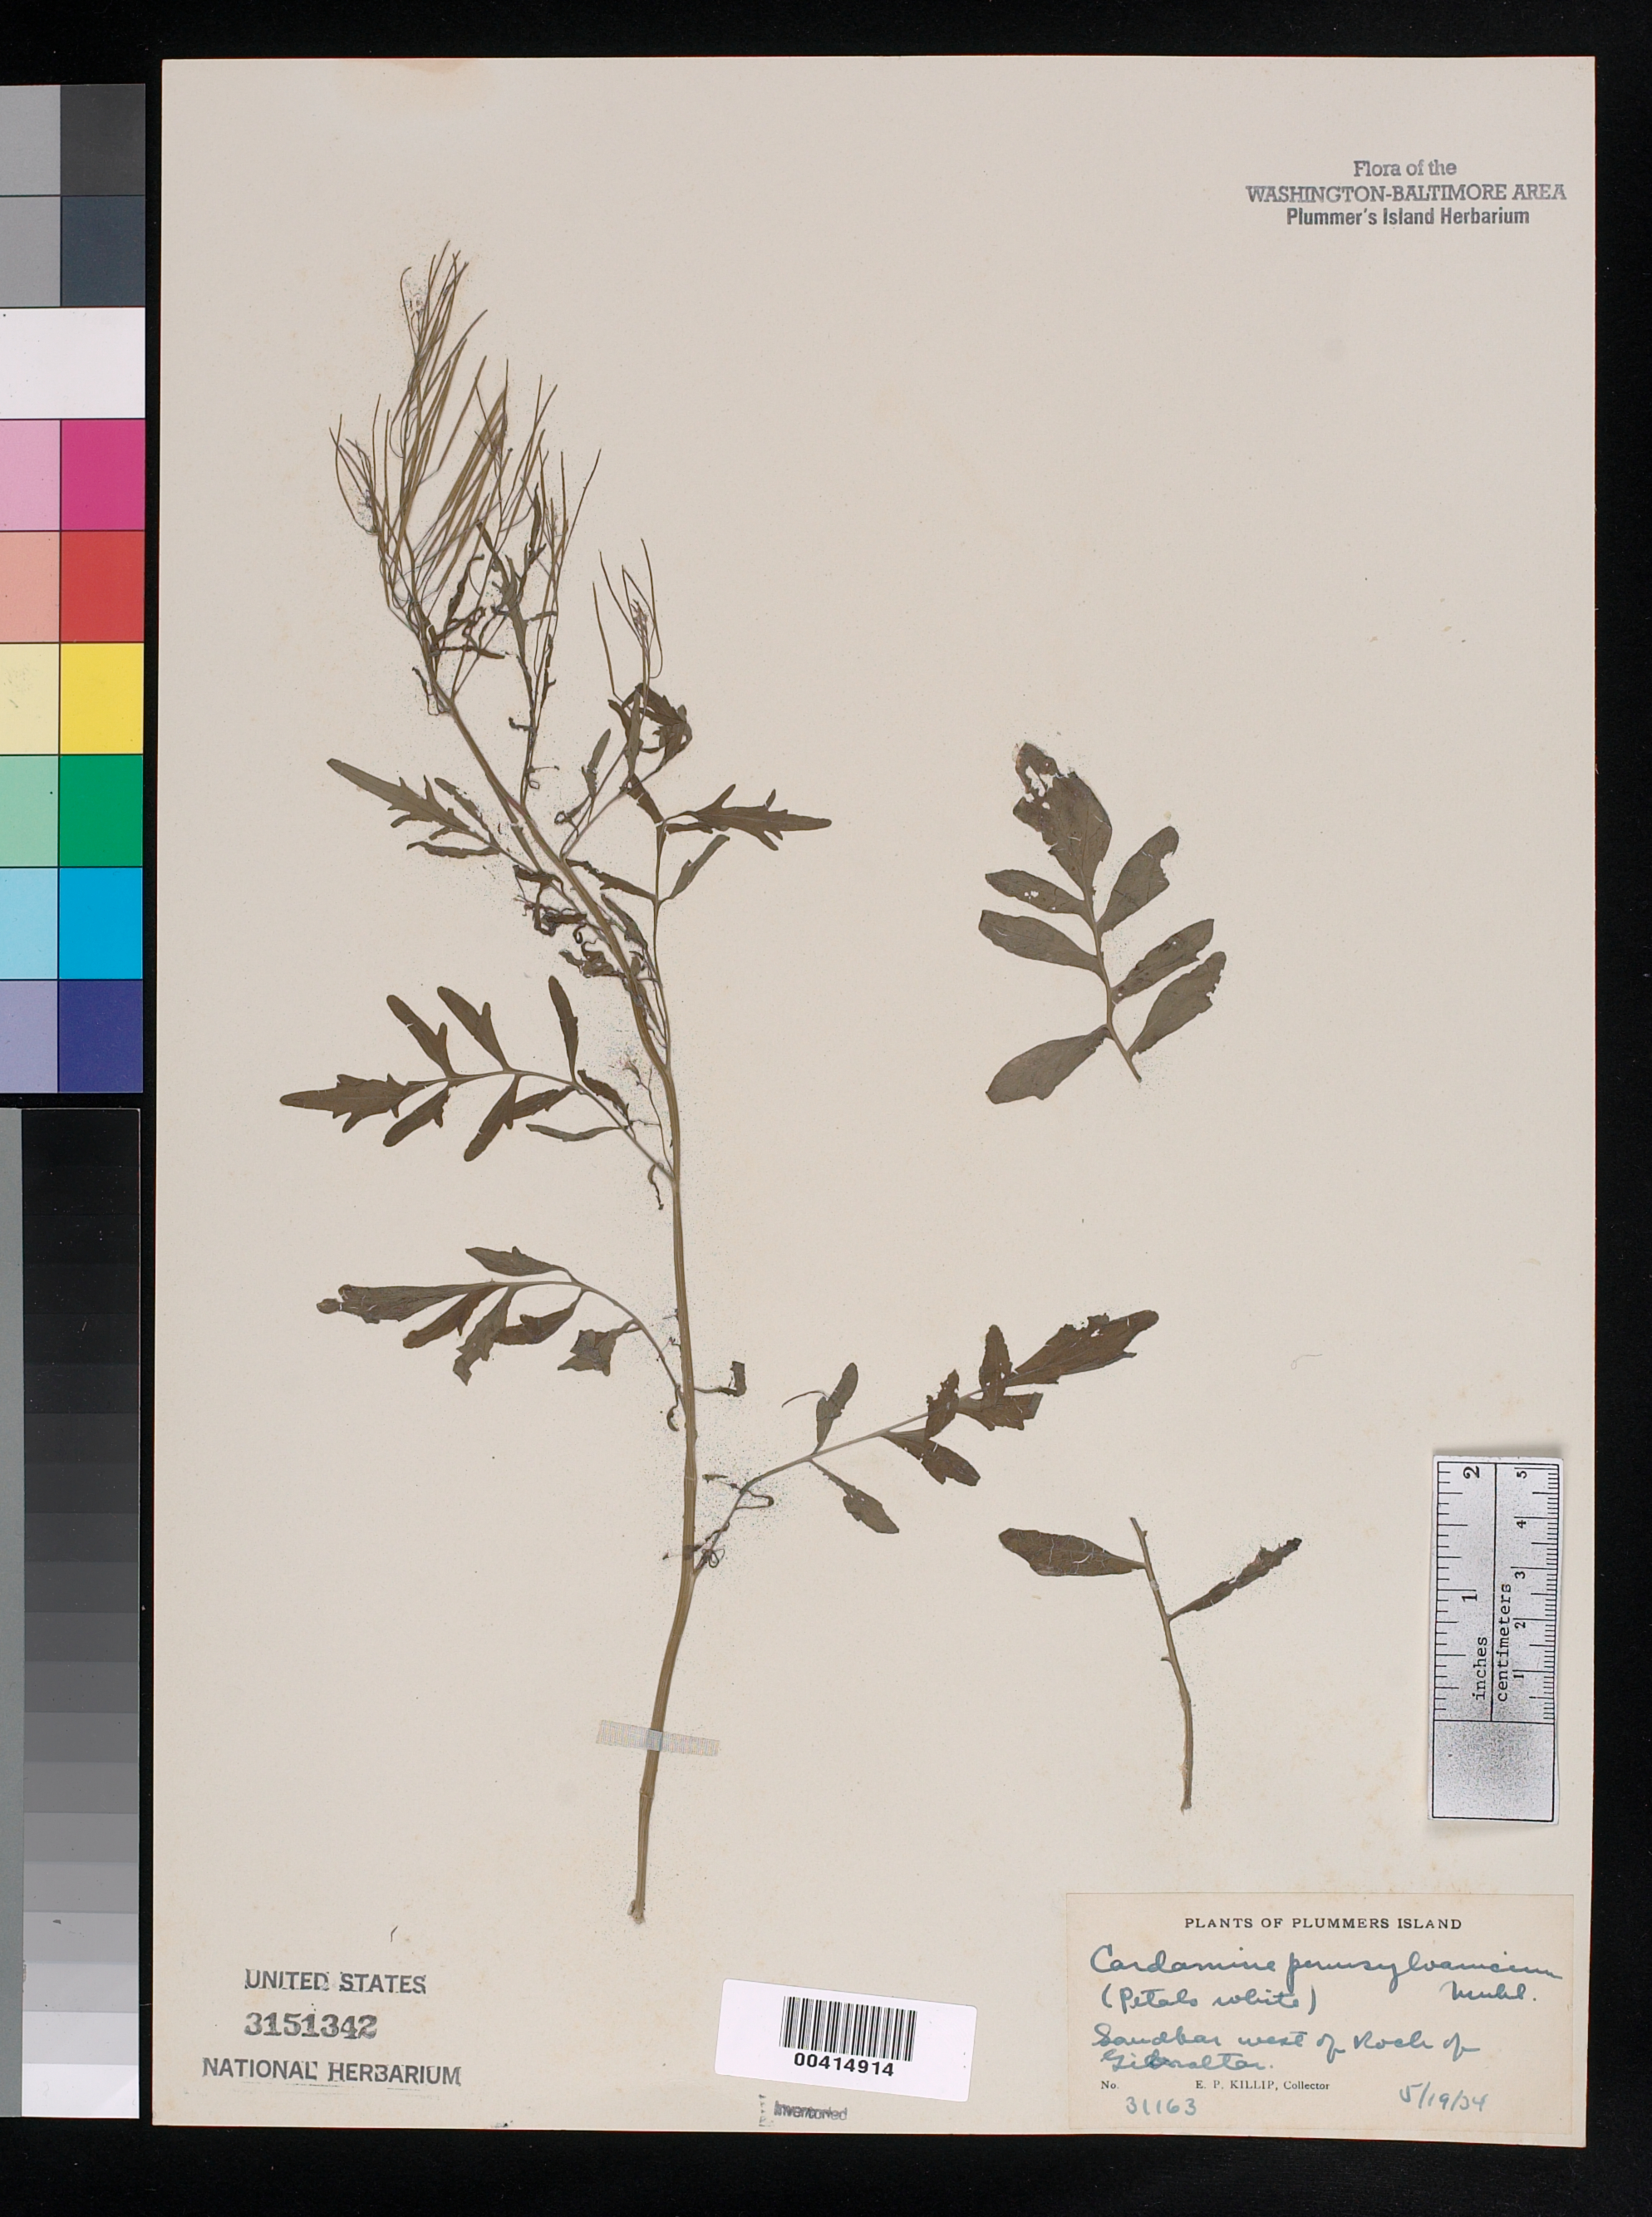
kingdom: Plantae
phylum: Tracheophyta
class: Magnoliopsida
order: Brassicales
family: Brassicaceae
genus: Cardamine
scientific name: Cardamine pensylvanica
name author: Muhl. ex Willd.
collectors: E. P. Killip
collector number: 31163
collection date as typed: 19 May 1934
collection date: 1934-05-19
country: United States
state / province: Maryland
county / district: Montgomery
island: Plummers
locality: Plummer's Island; sandbar west of Rock of Gibraltar C. & O. Canal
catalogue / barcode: US 3151342